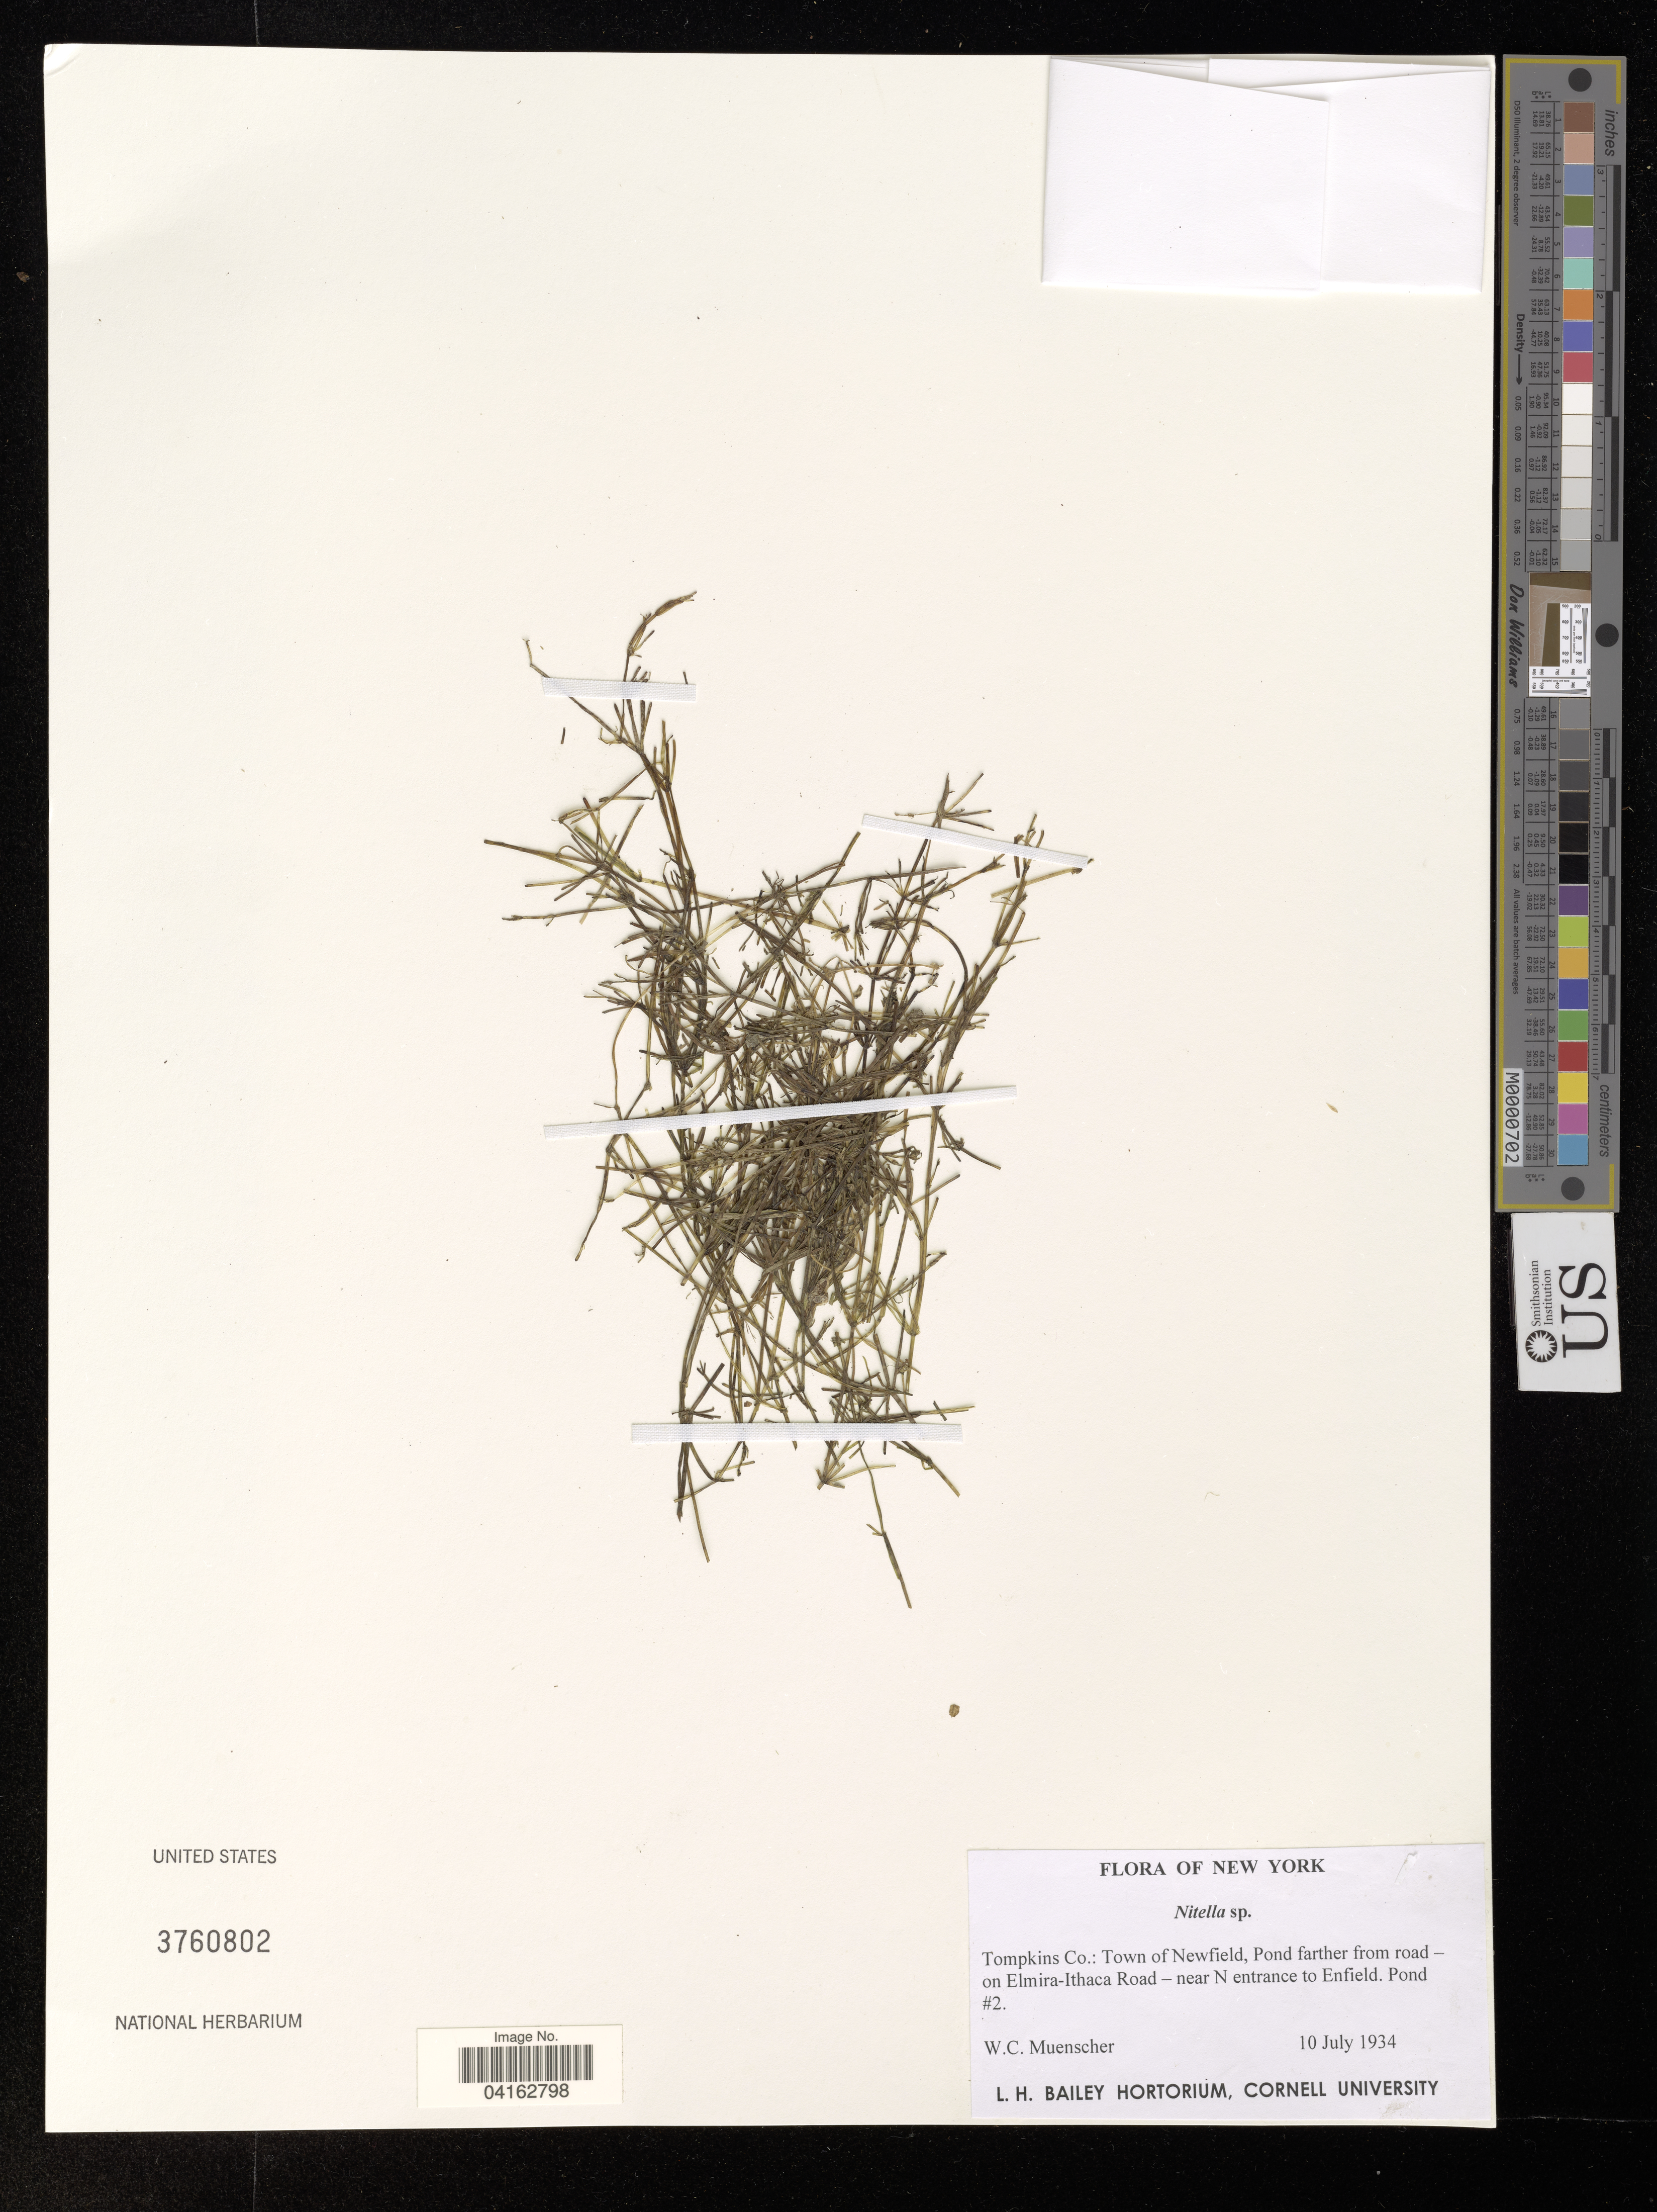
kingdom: Plantae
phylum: Charophyta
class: Charophyceae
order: Charales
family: Characeae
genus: Nitella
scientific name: Nitella sp.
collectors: W. Muenscher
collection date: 1934-07-10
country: United States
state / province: New York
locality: Tompkins Co.: Town of Newfield, Pond farther from road-on Elmira-Ithaca Road - near N entrance to Enfield. Pond #2.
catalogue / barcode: US 3760802